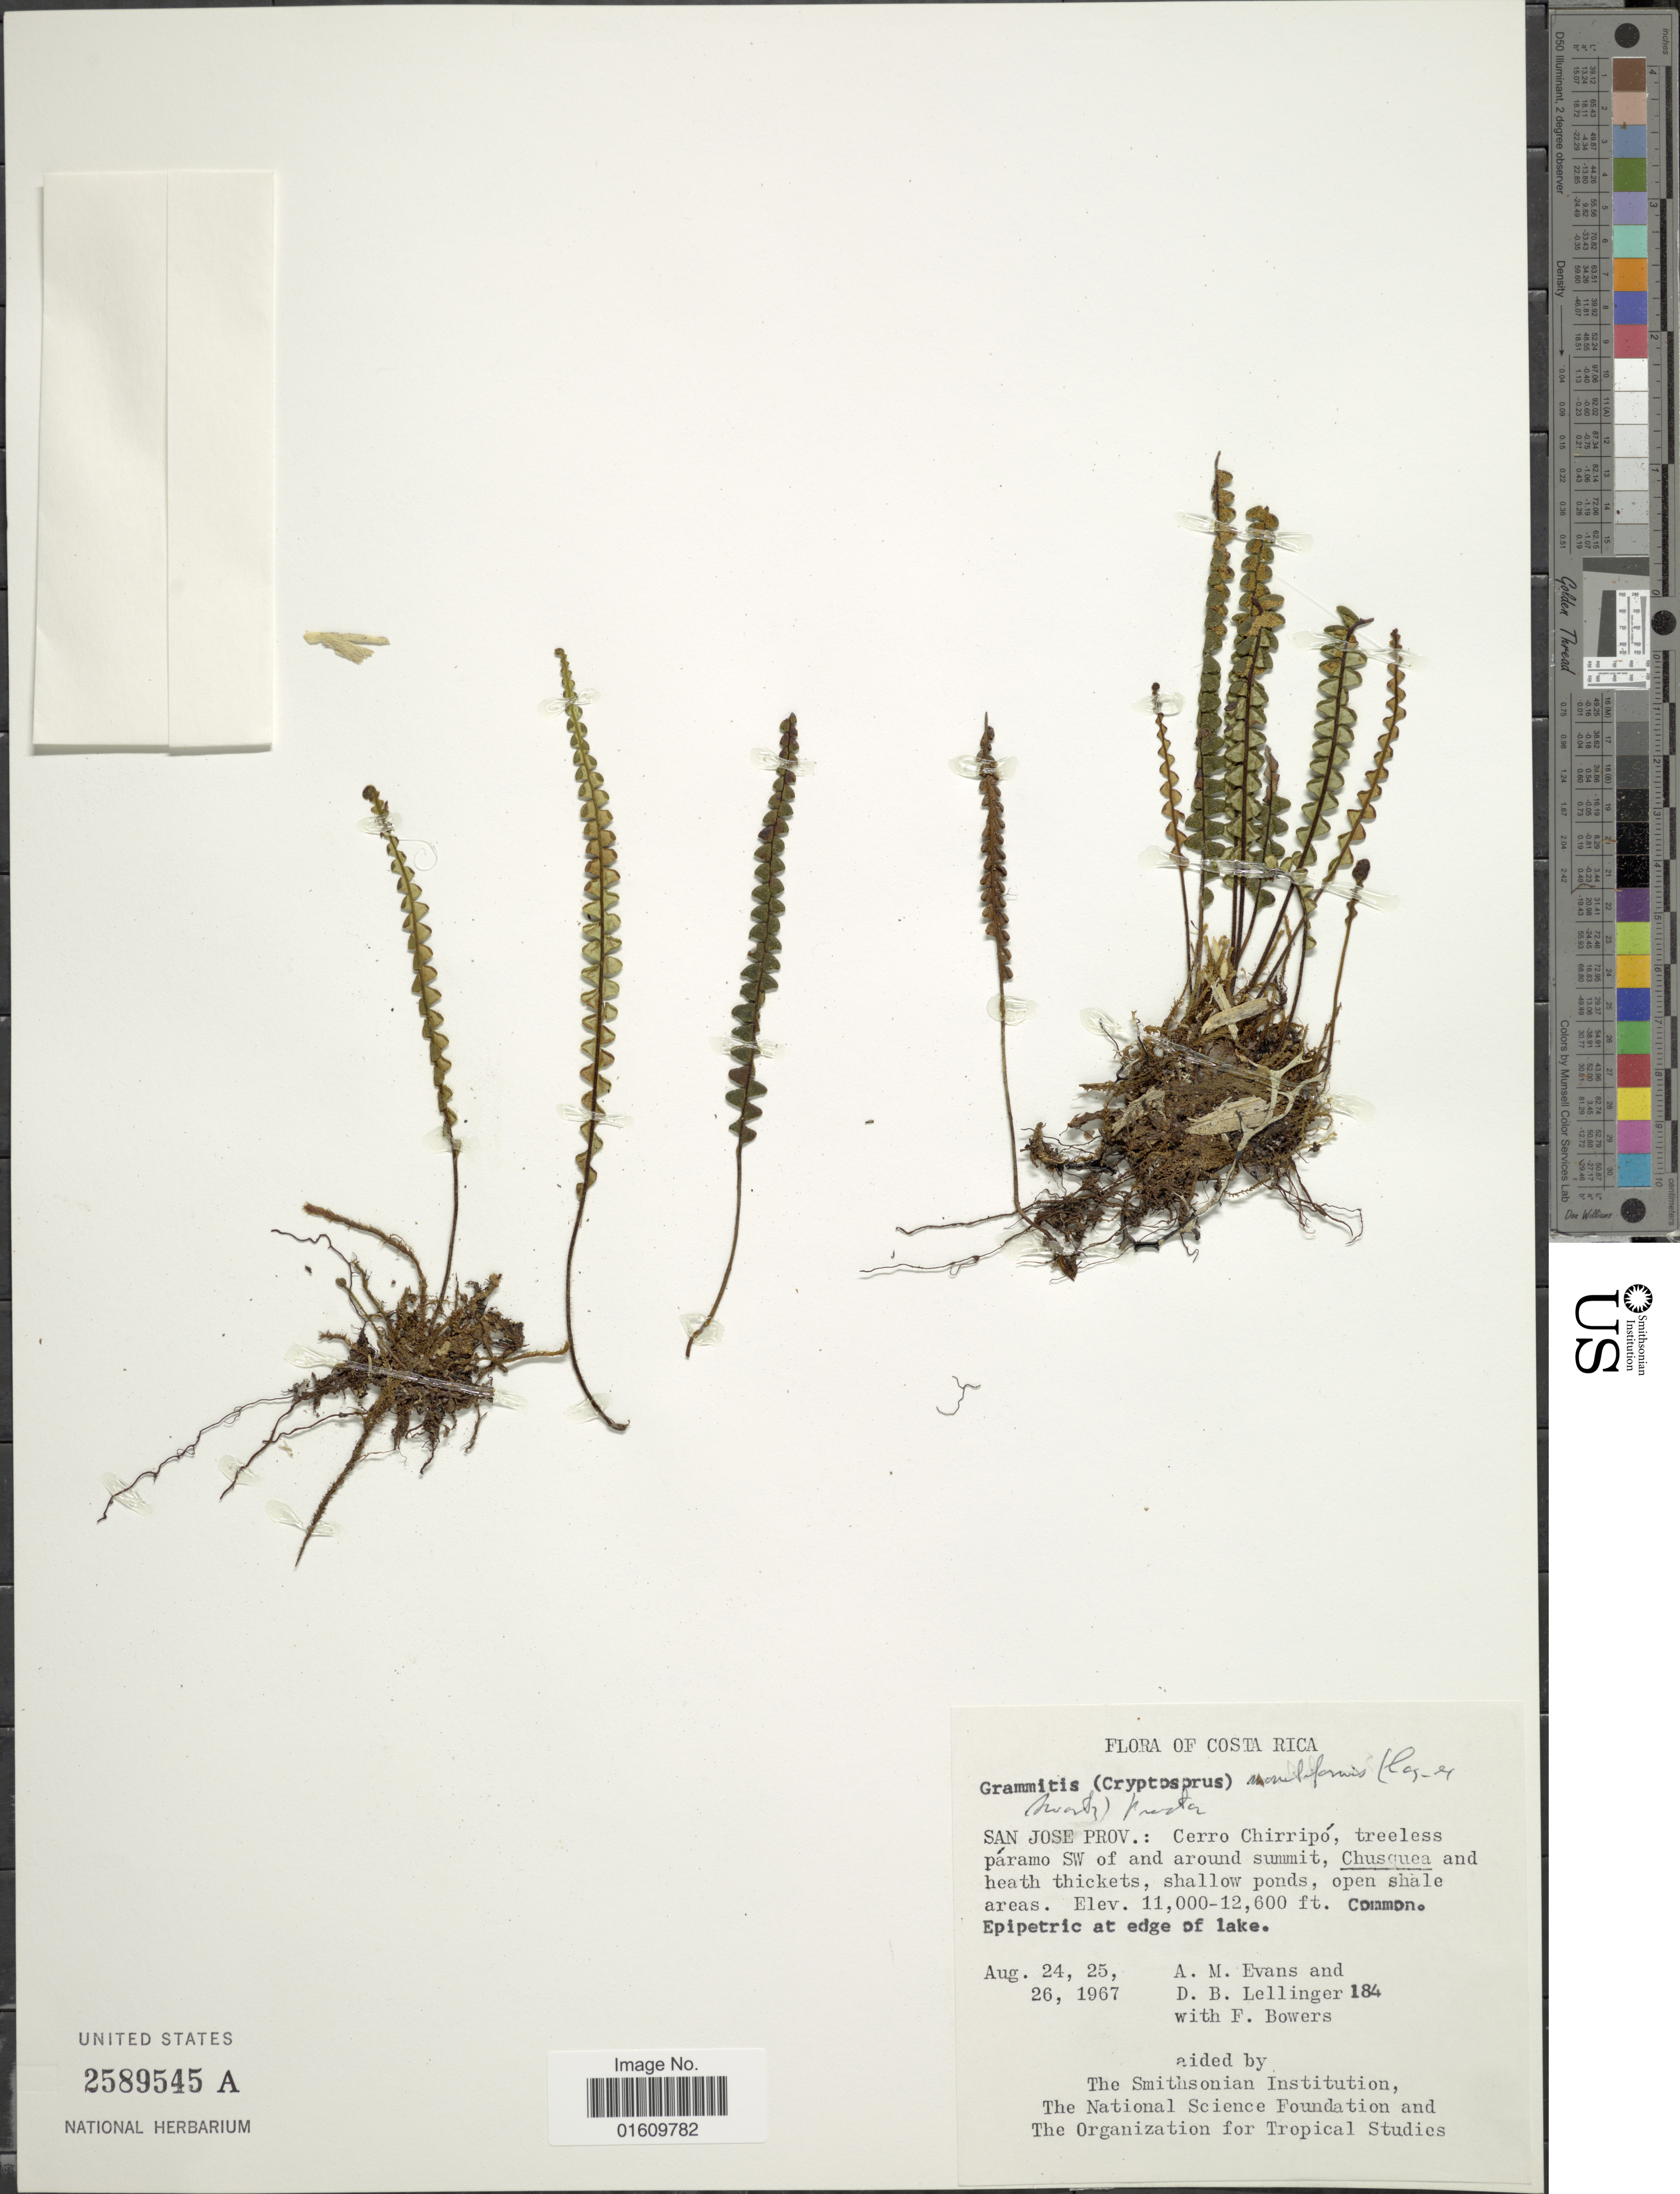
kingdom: Plantae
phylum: Tracheophyta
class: Polypodiopsida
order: Polypodiales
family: Polypodiaceae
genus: Melpomene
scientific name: Melpomene moniliformis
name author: (Lag. ex Sw.) A.R. Sm. & R.C. Moran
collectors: A. M. Evans, D. B. Lellinger & F. Bowers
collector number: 184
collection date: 1967-08-24/1967-08-26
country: Costa Rica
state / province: San José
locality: Cerro Chirripo, treeless paramo SW of and around summit, Chusquea and heath thickets, shallow ponds, open shale areas.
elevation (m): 3353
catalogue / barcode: US 2589545A